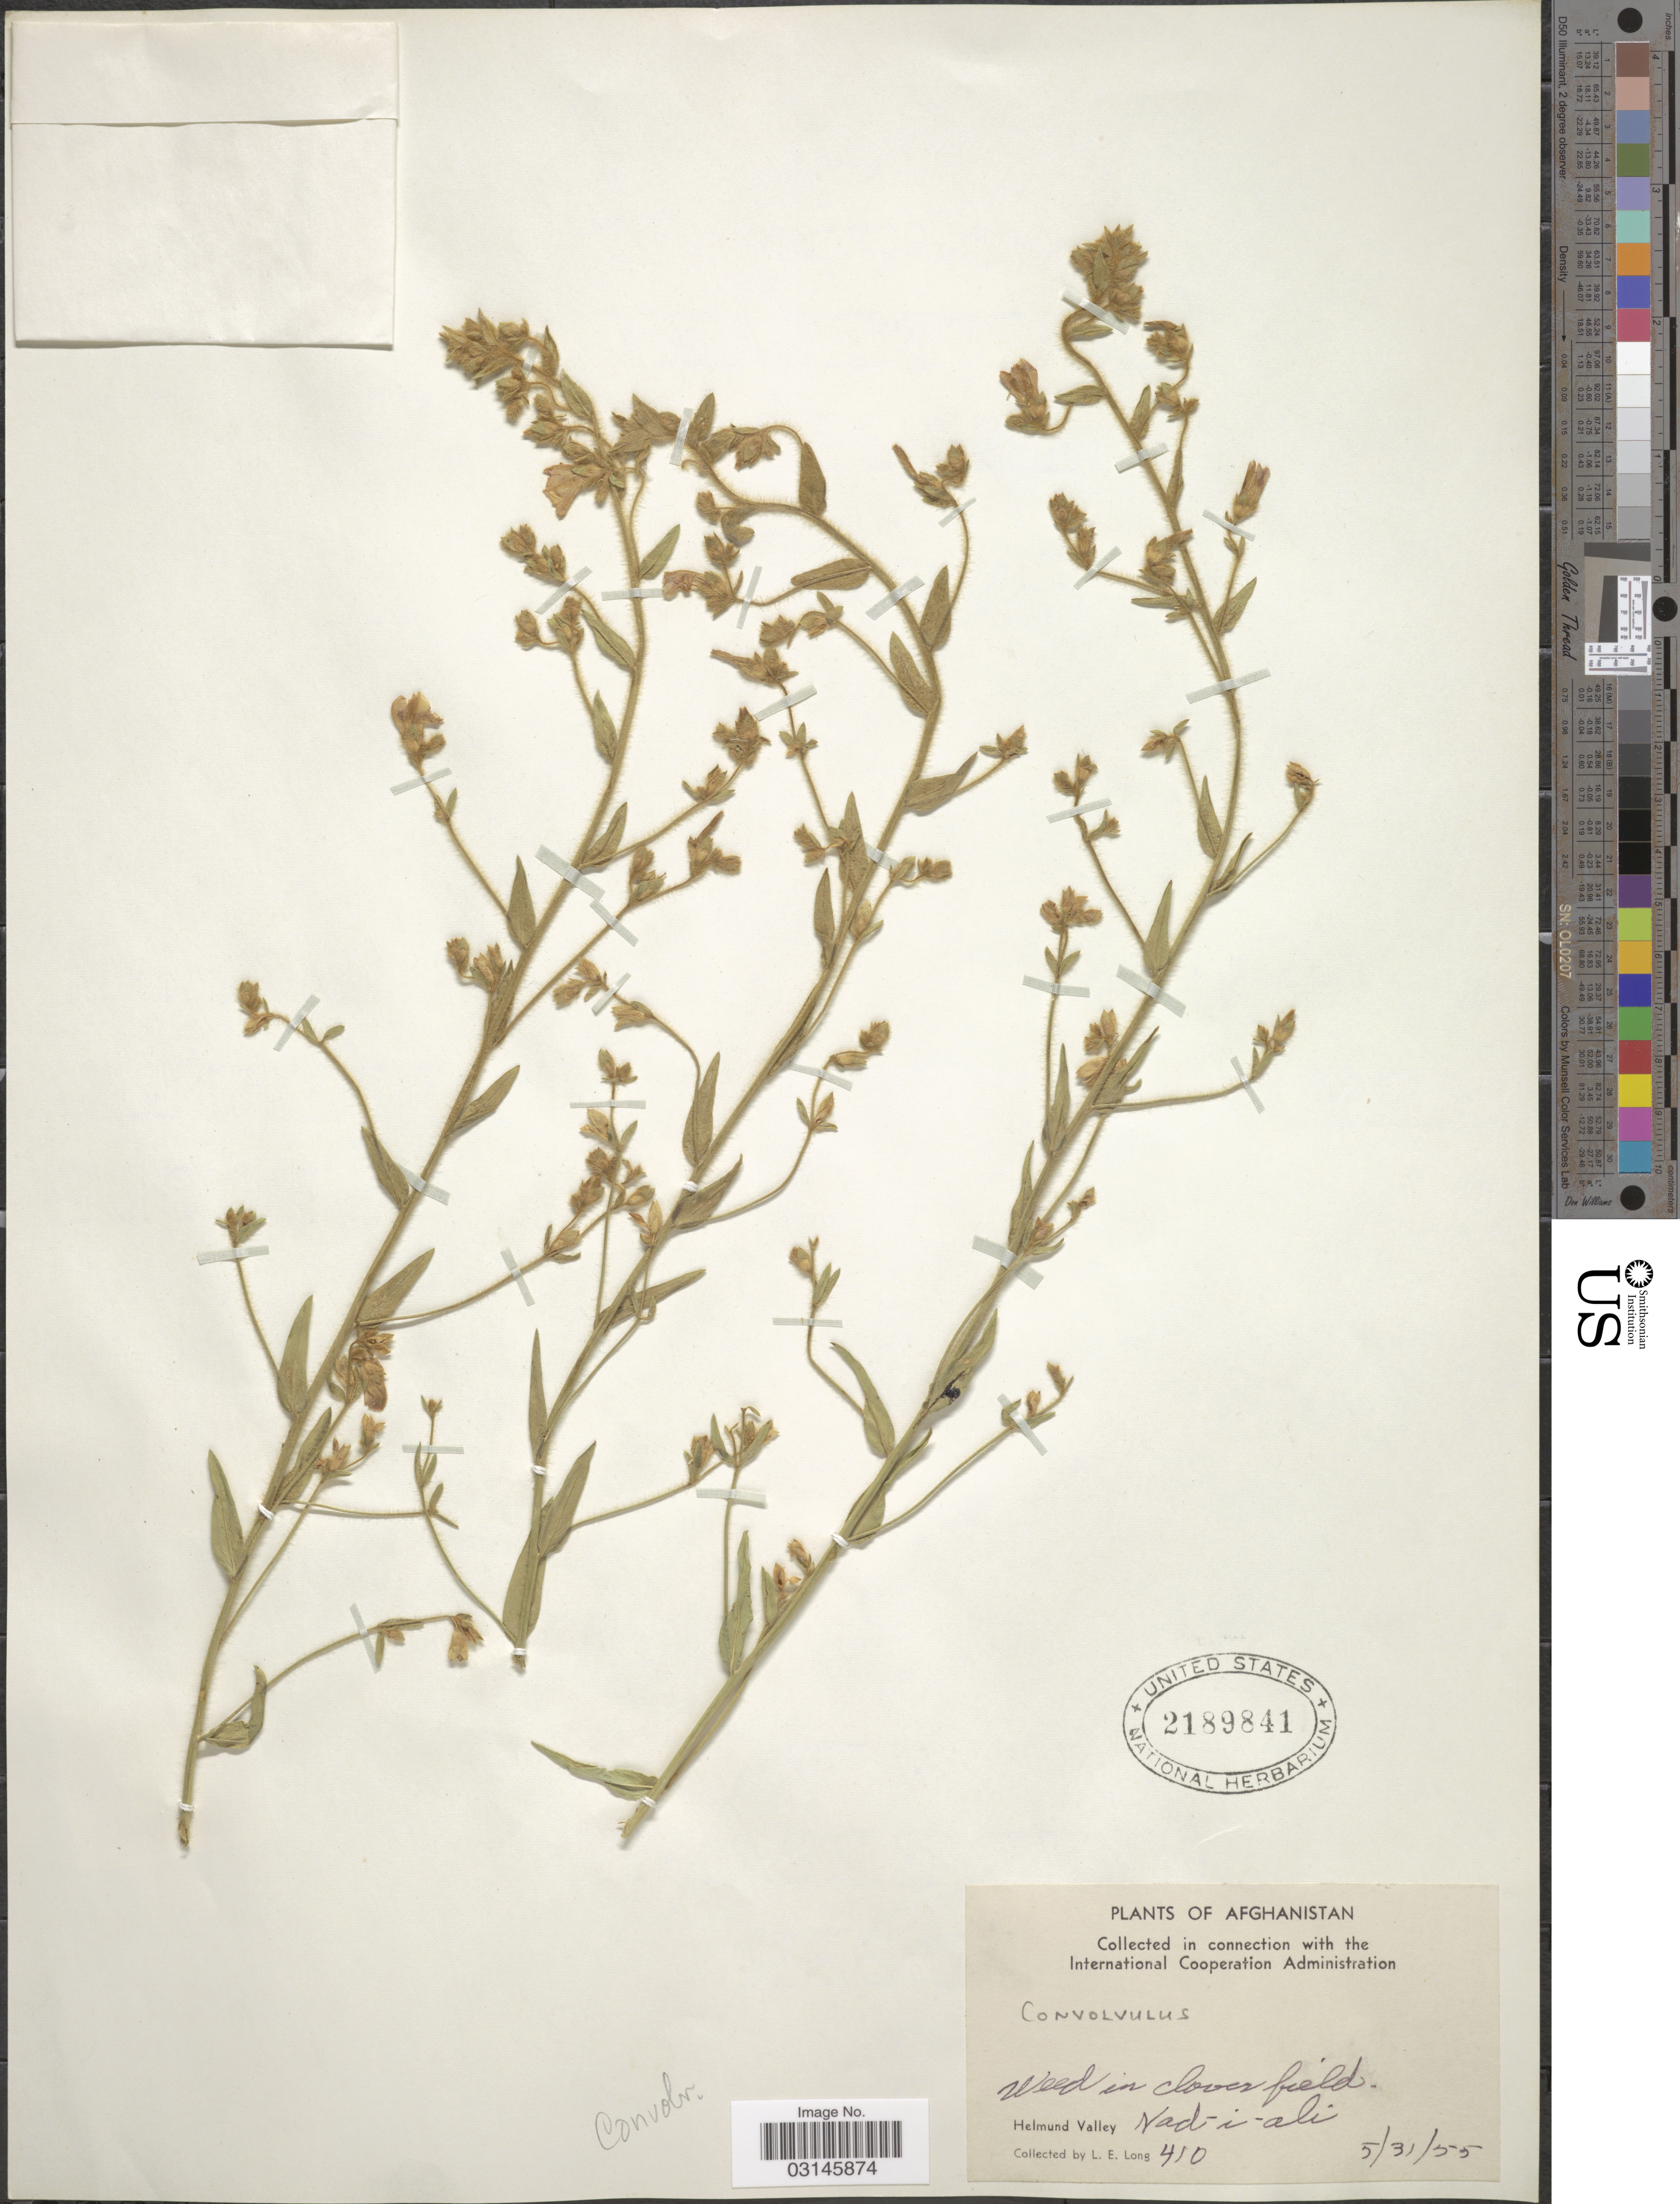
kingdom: Plantae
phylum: Tracheophyta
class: Magnoliopsida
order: Solanales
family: Convolvulaceae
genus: Convolvulus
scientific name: Convolvulus sp.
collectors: L. E. Long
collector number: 410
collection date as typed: Transcribed d/m/y: 31/5/55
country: Afghanistan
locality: Helmund Valley, Nad-i-ali.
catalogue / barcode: US 2189841